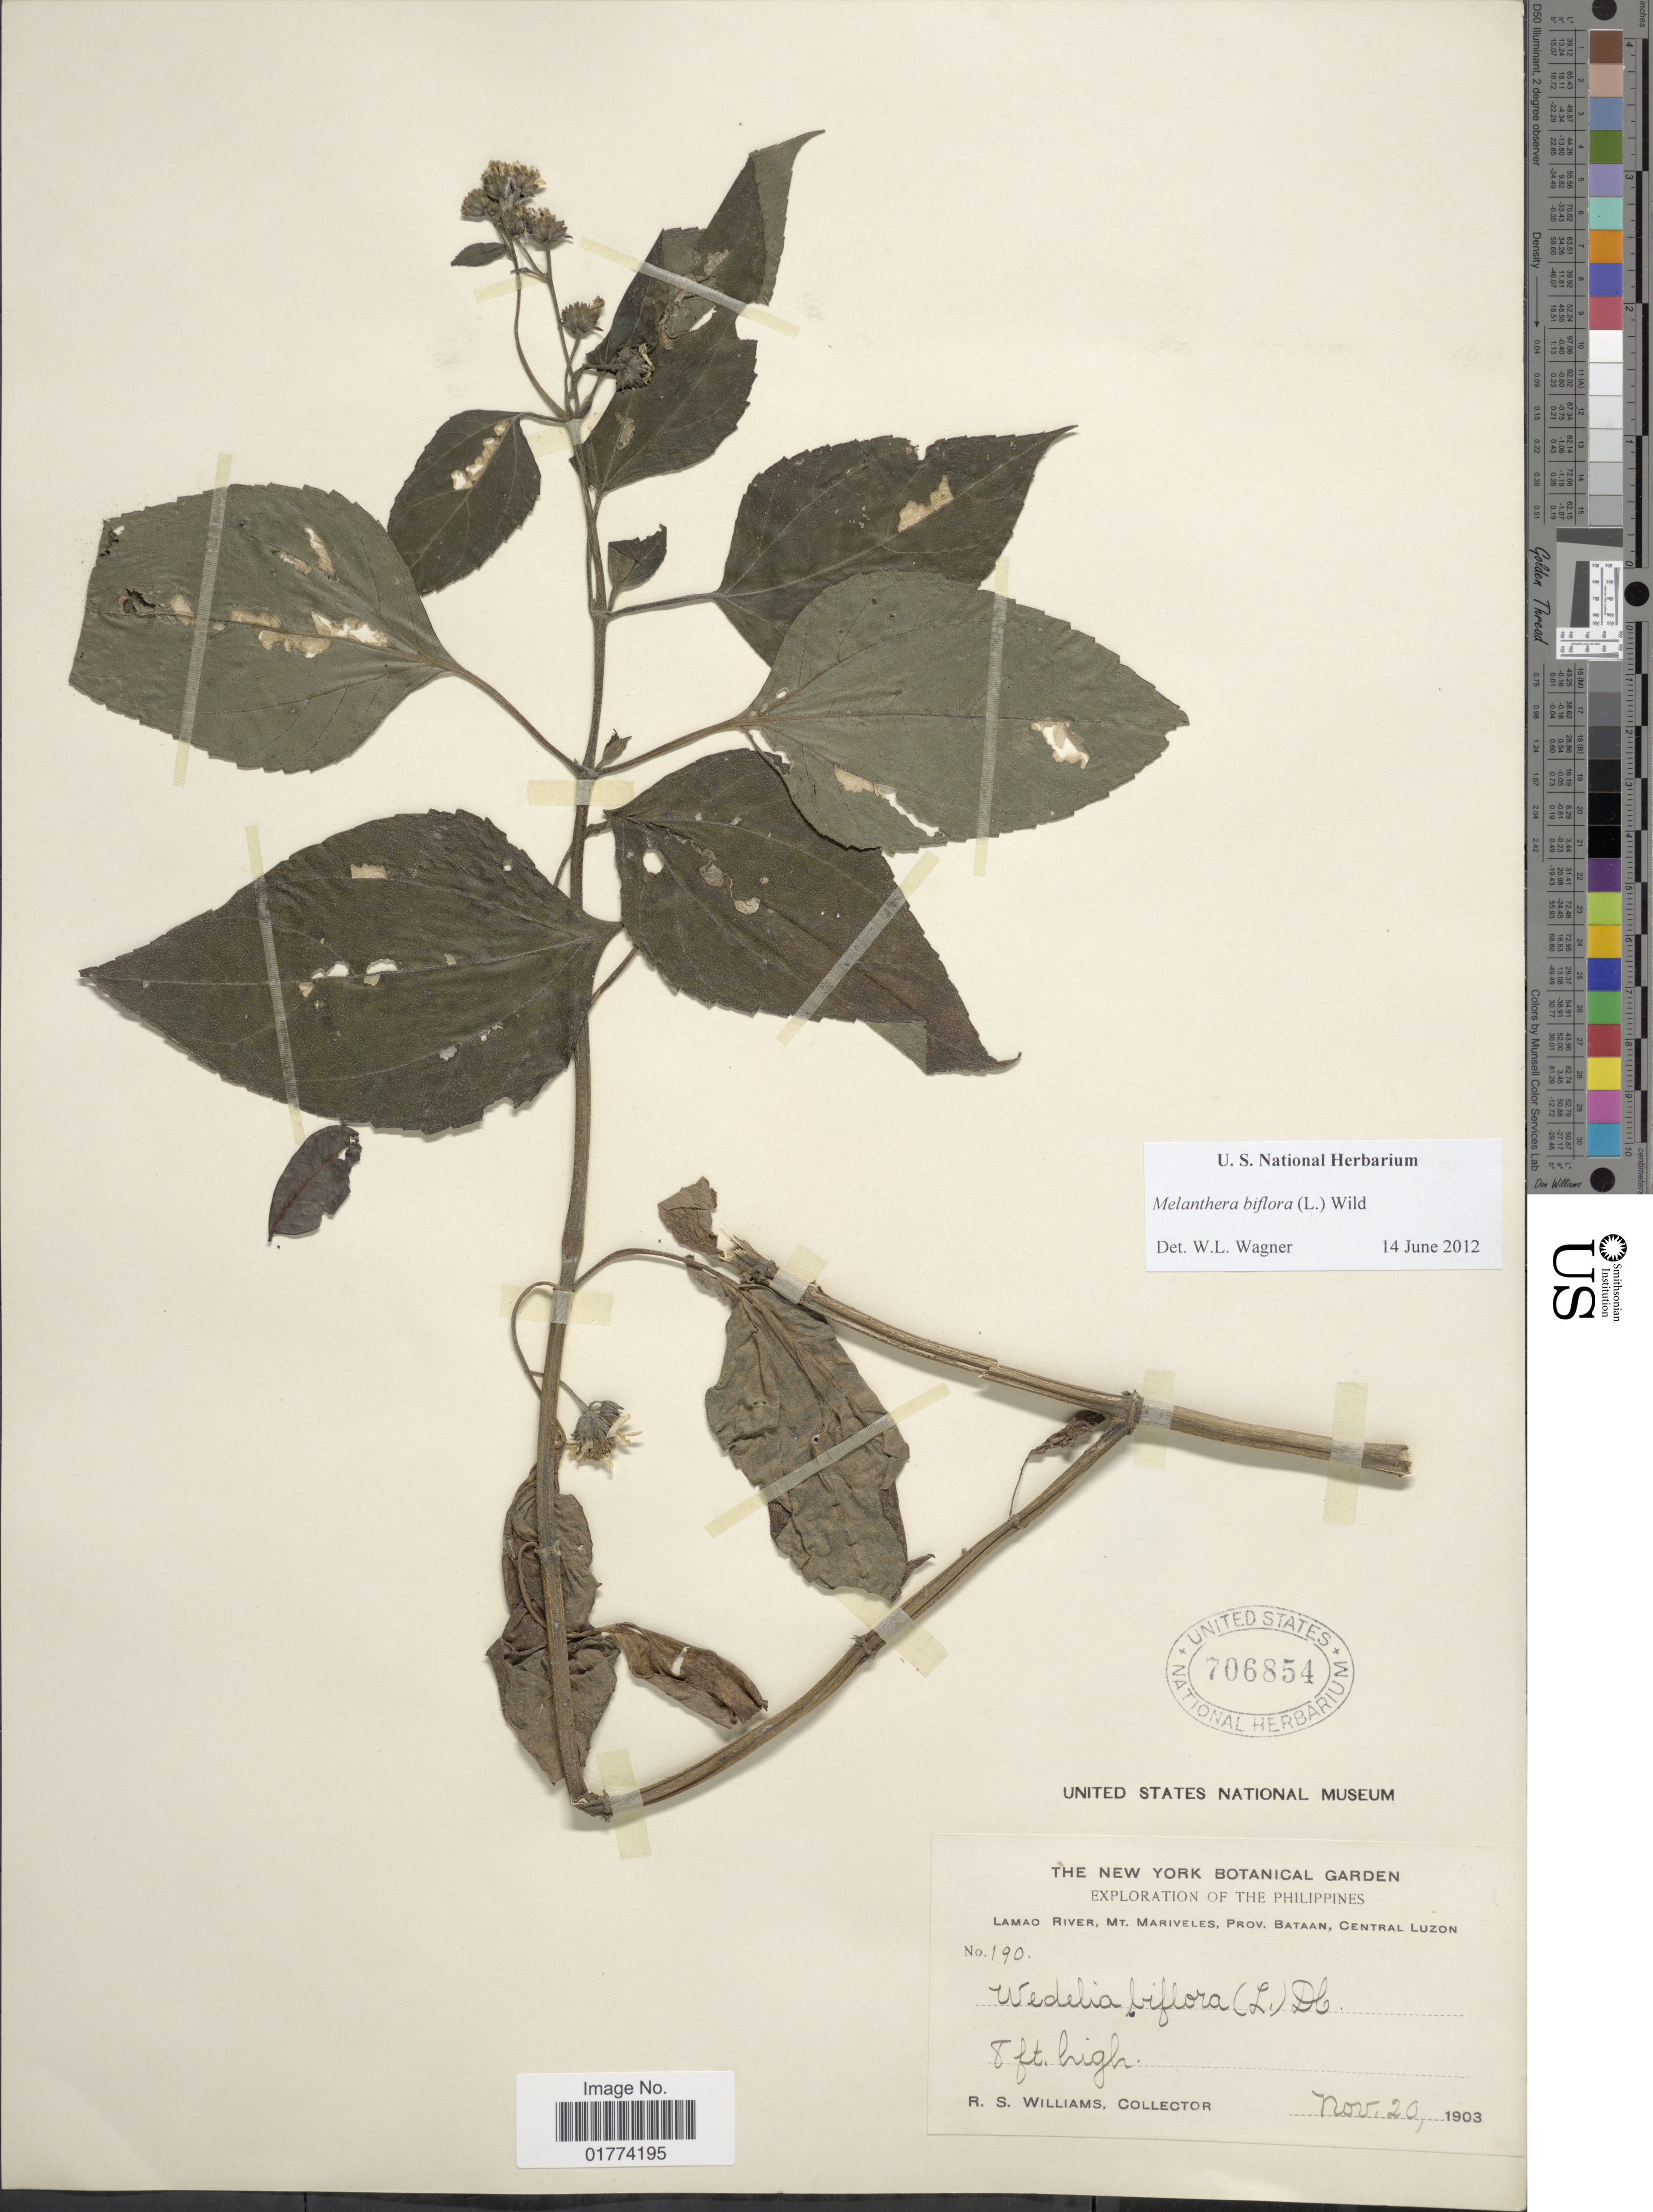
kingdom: Plantae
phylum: Tracheophyta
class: Magnoliopsida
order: Asterales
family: Asteraceae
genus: Wollastonia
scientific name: Wollastonia biflora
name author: (L.) DC.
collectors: R. S. Williams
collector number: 190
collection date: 1903-11-20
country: Philippines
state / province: Central Luzon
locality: Lamao River, Mt. Mariveles, Prov. Bataan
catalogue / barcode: US 706854